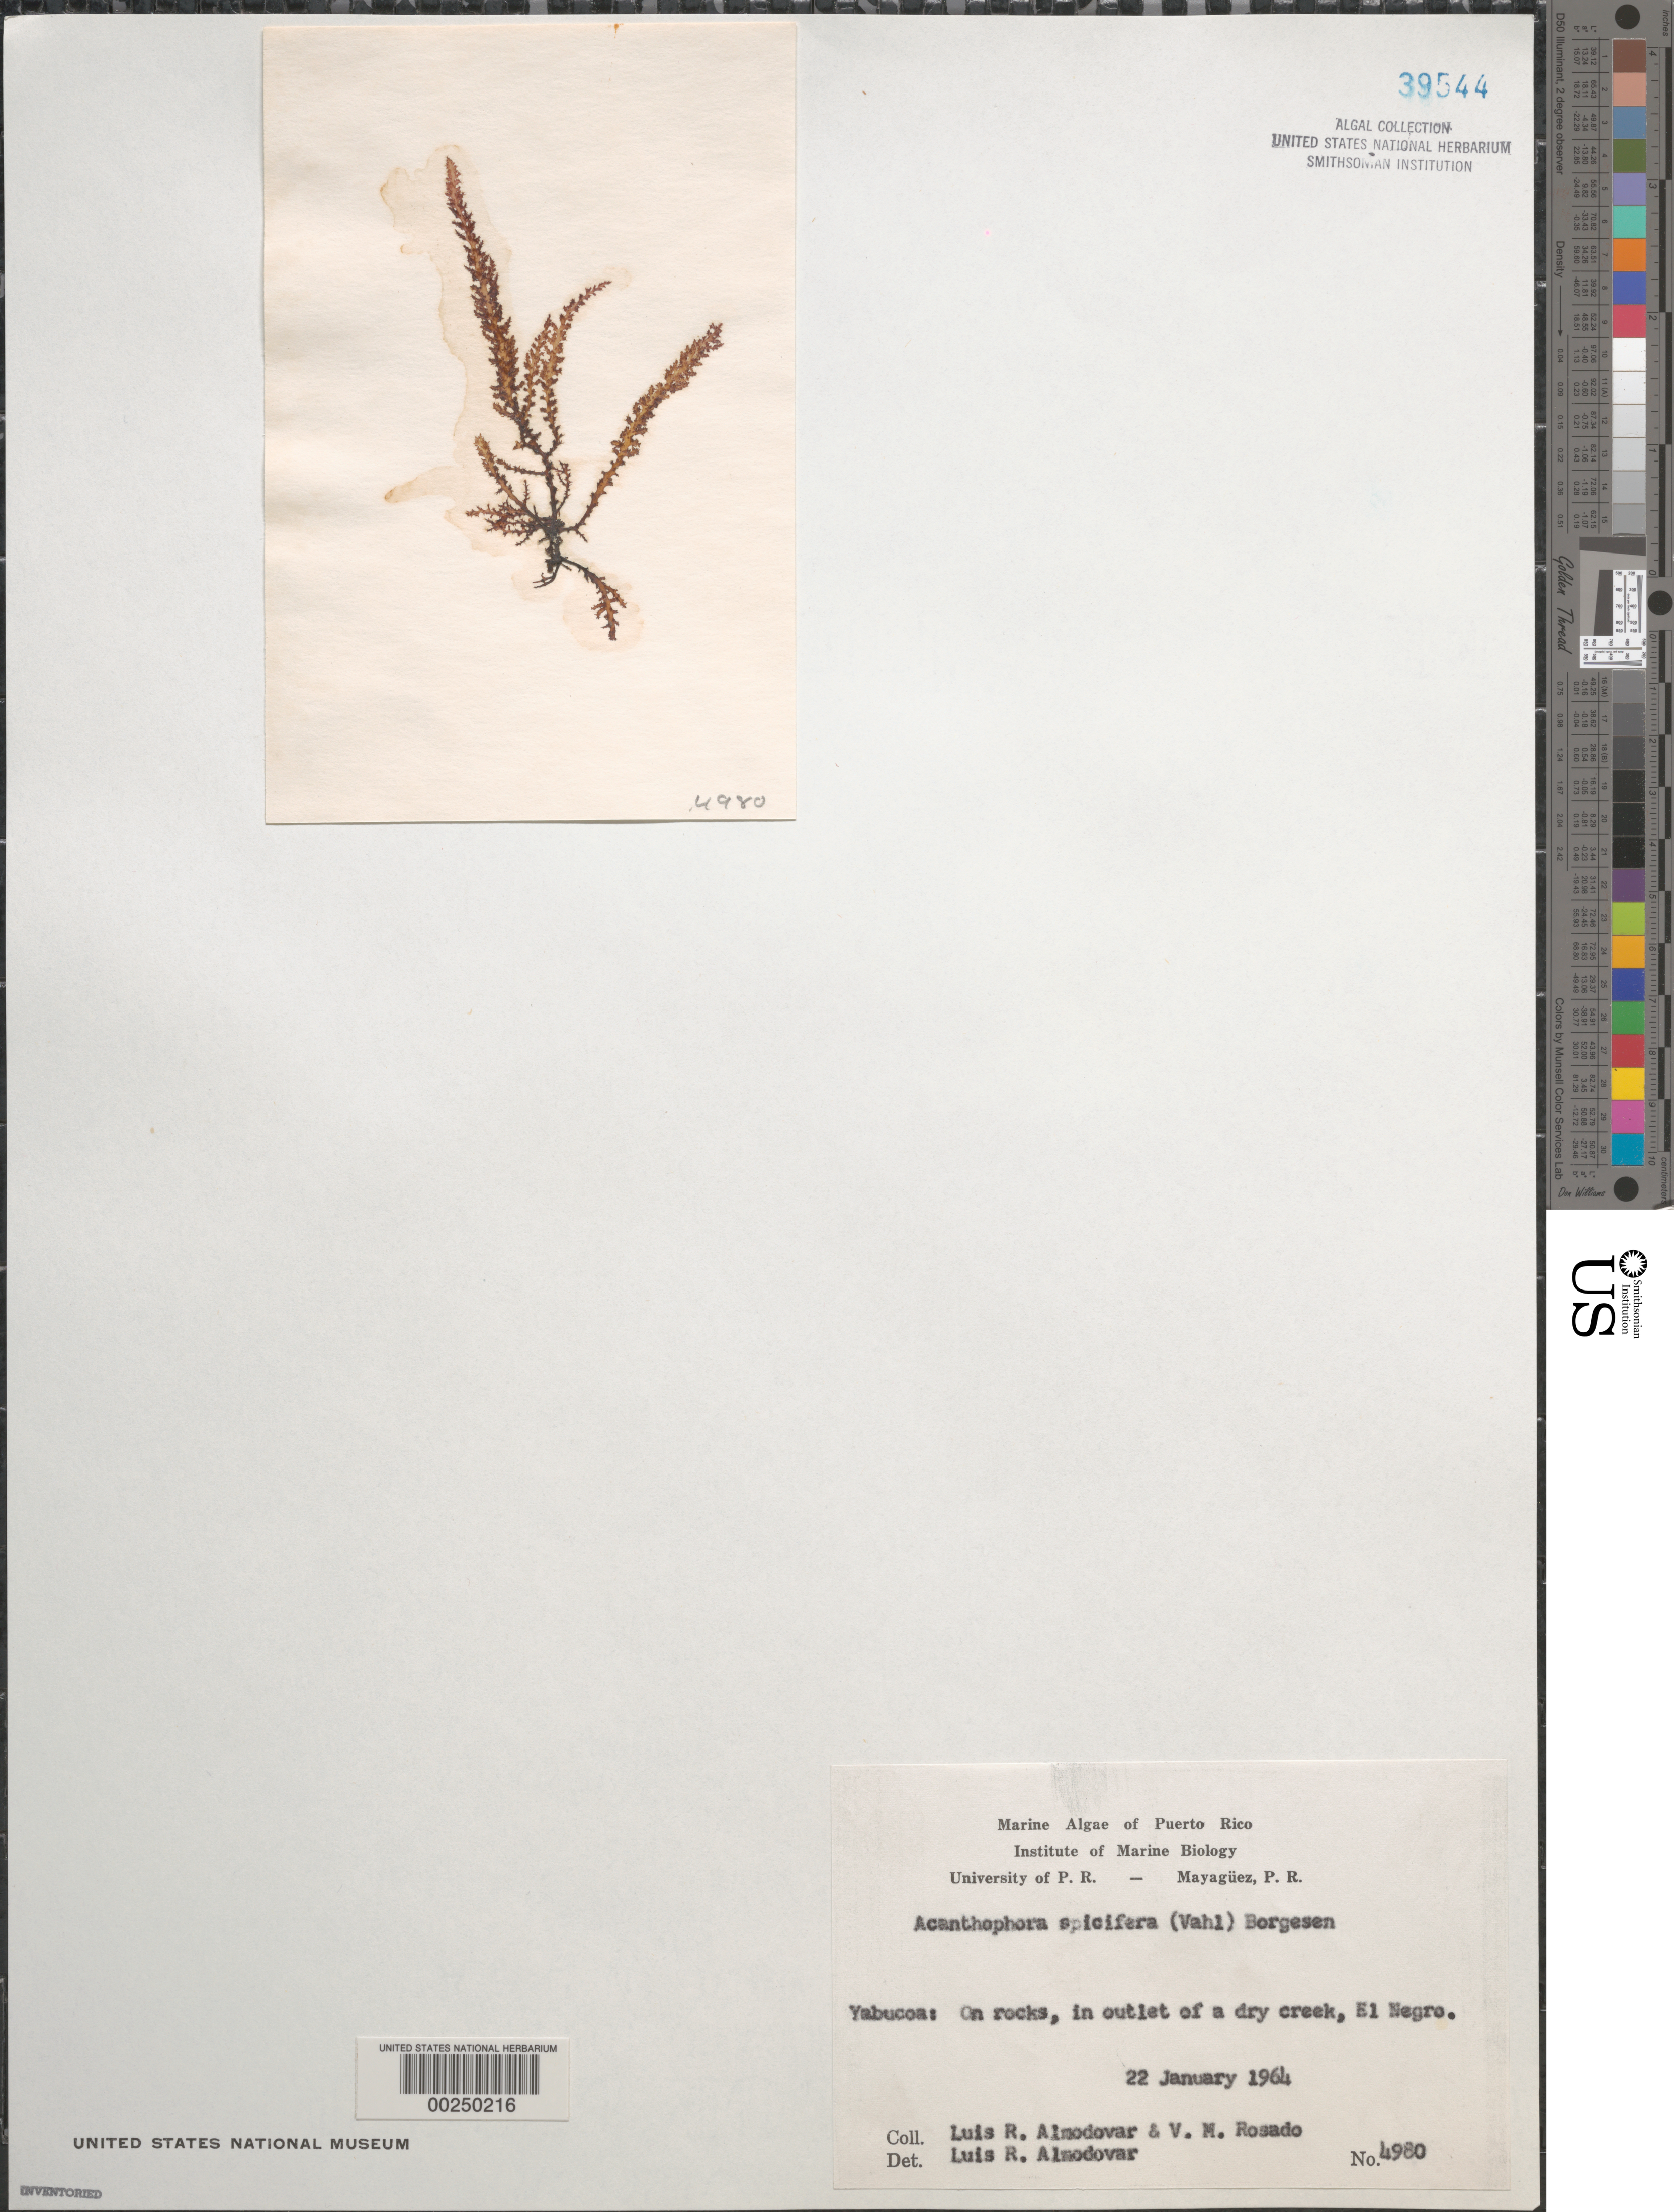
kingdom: Plantae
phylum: Rhodophyta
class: Florideophyceae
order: Ceramiales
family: Rhodomelaceae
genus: Acanthophora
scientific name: Acanthophora spicifera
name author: (Vahl) Børgesen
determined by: Almodovar, L. R.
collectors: L. Almodovar & V. Rosado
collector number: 4980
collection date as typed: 22 Jan 1964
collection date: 1964-01-22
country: Puerto Rico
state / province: Yabucoa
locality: El Negro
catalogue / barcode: US 39544